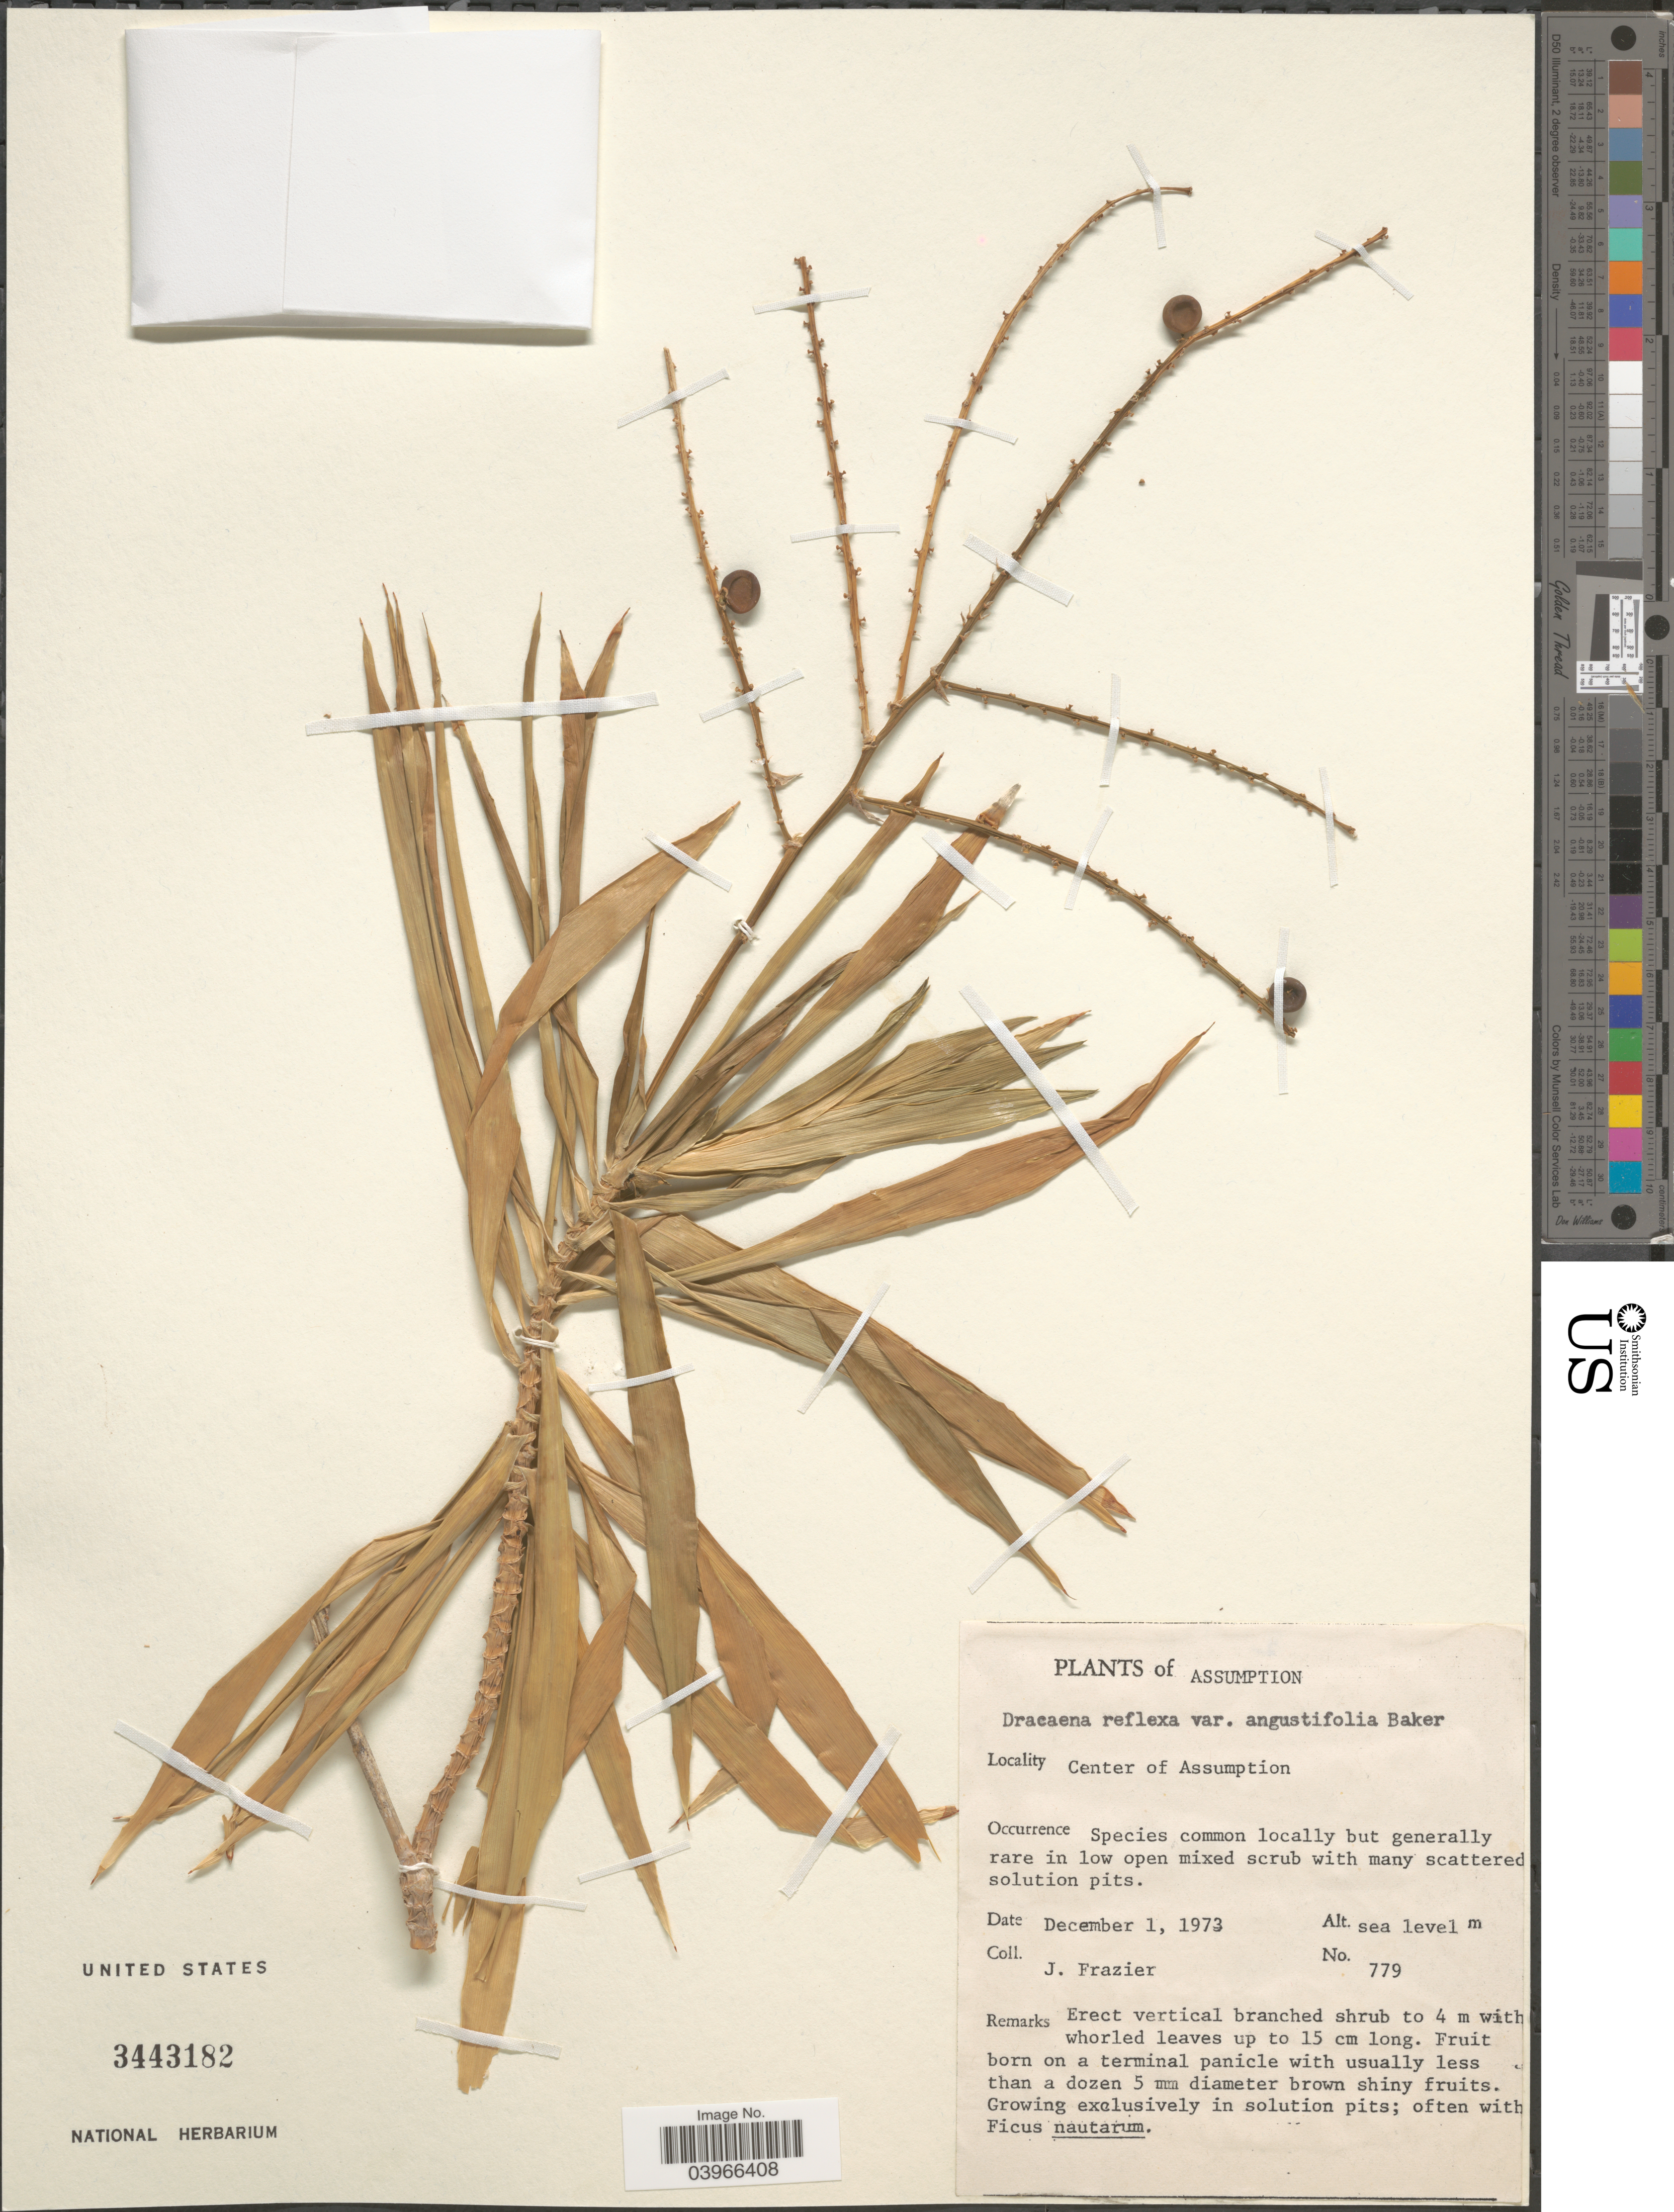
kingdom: Plantae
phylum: Tracheophyta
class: Liliopsida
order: Asparagales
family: Asparagaceae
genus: Dracaena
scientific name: Dracaena reflexa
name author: Lam.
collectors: J. Frazier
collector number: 779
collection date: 1973-12-01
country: Seychelles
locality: Assumption. Center of Assumption.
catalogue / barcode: US 3443182